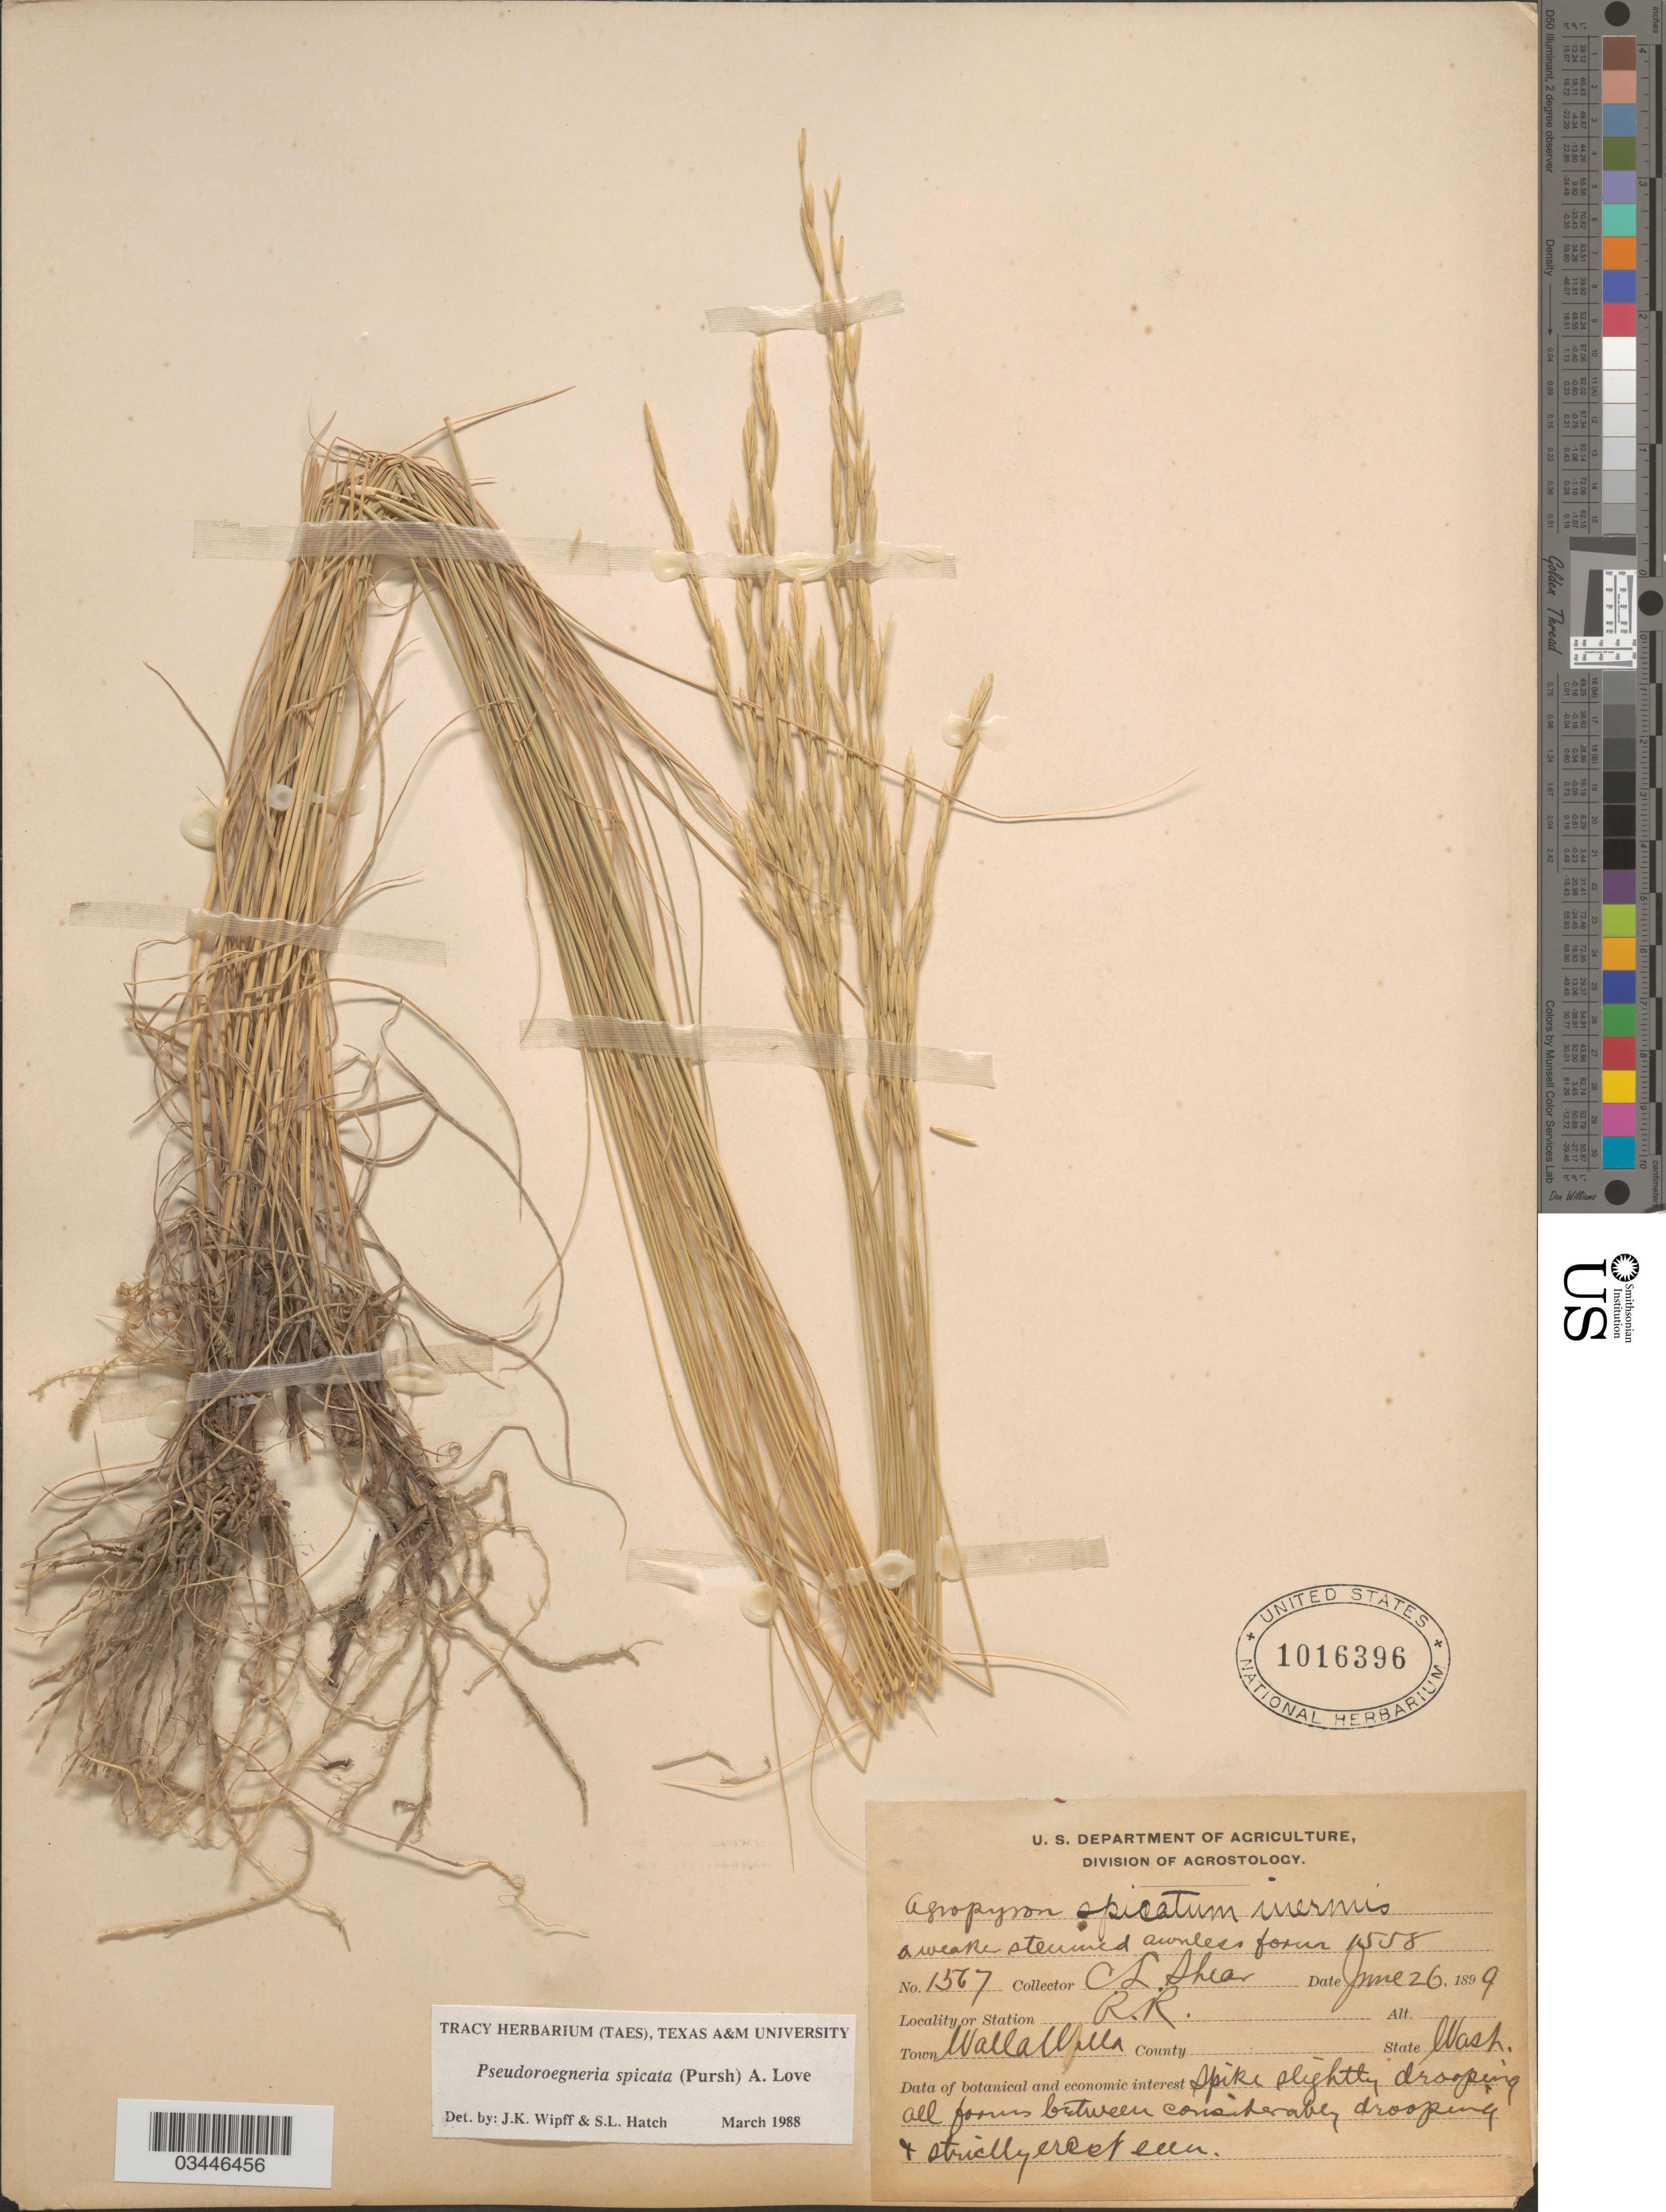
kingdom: Plantae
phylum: Tracheophyta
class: Liliopsida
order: Poales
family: Poaceae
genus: Pseudoroegneria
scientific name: Pseudoroegneria spicata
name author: (Pursh) Á. Löve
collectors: C. L. Shear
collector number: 1567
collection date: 1899-06-26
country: United States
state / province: Washington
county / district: Walla Walla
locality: R. R. Town Walla Walla.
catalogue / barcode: US 1016396